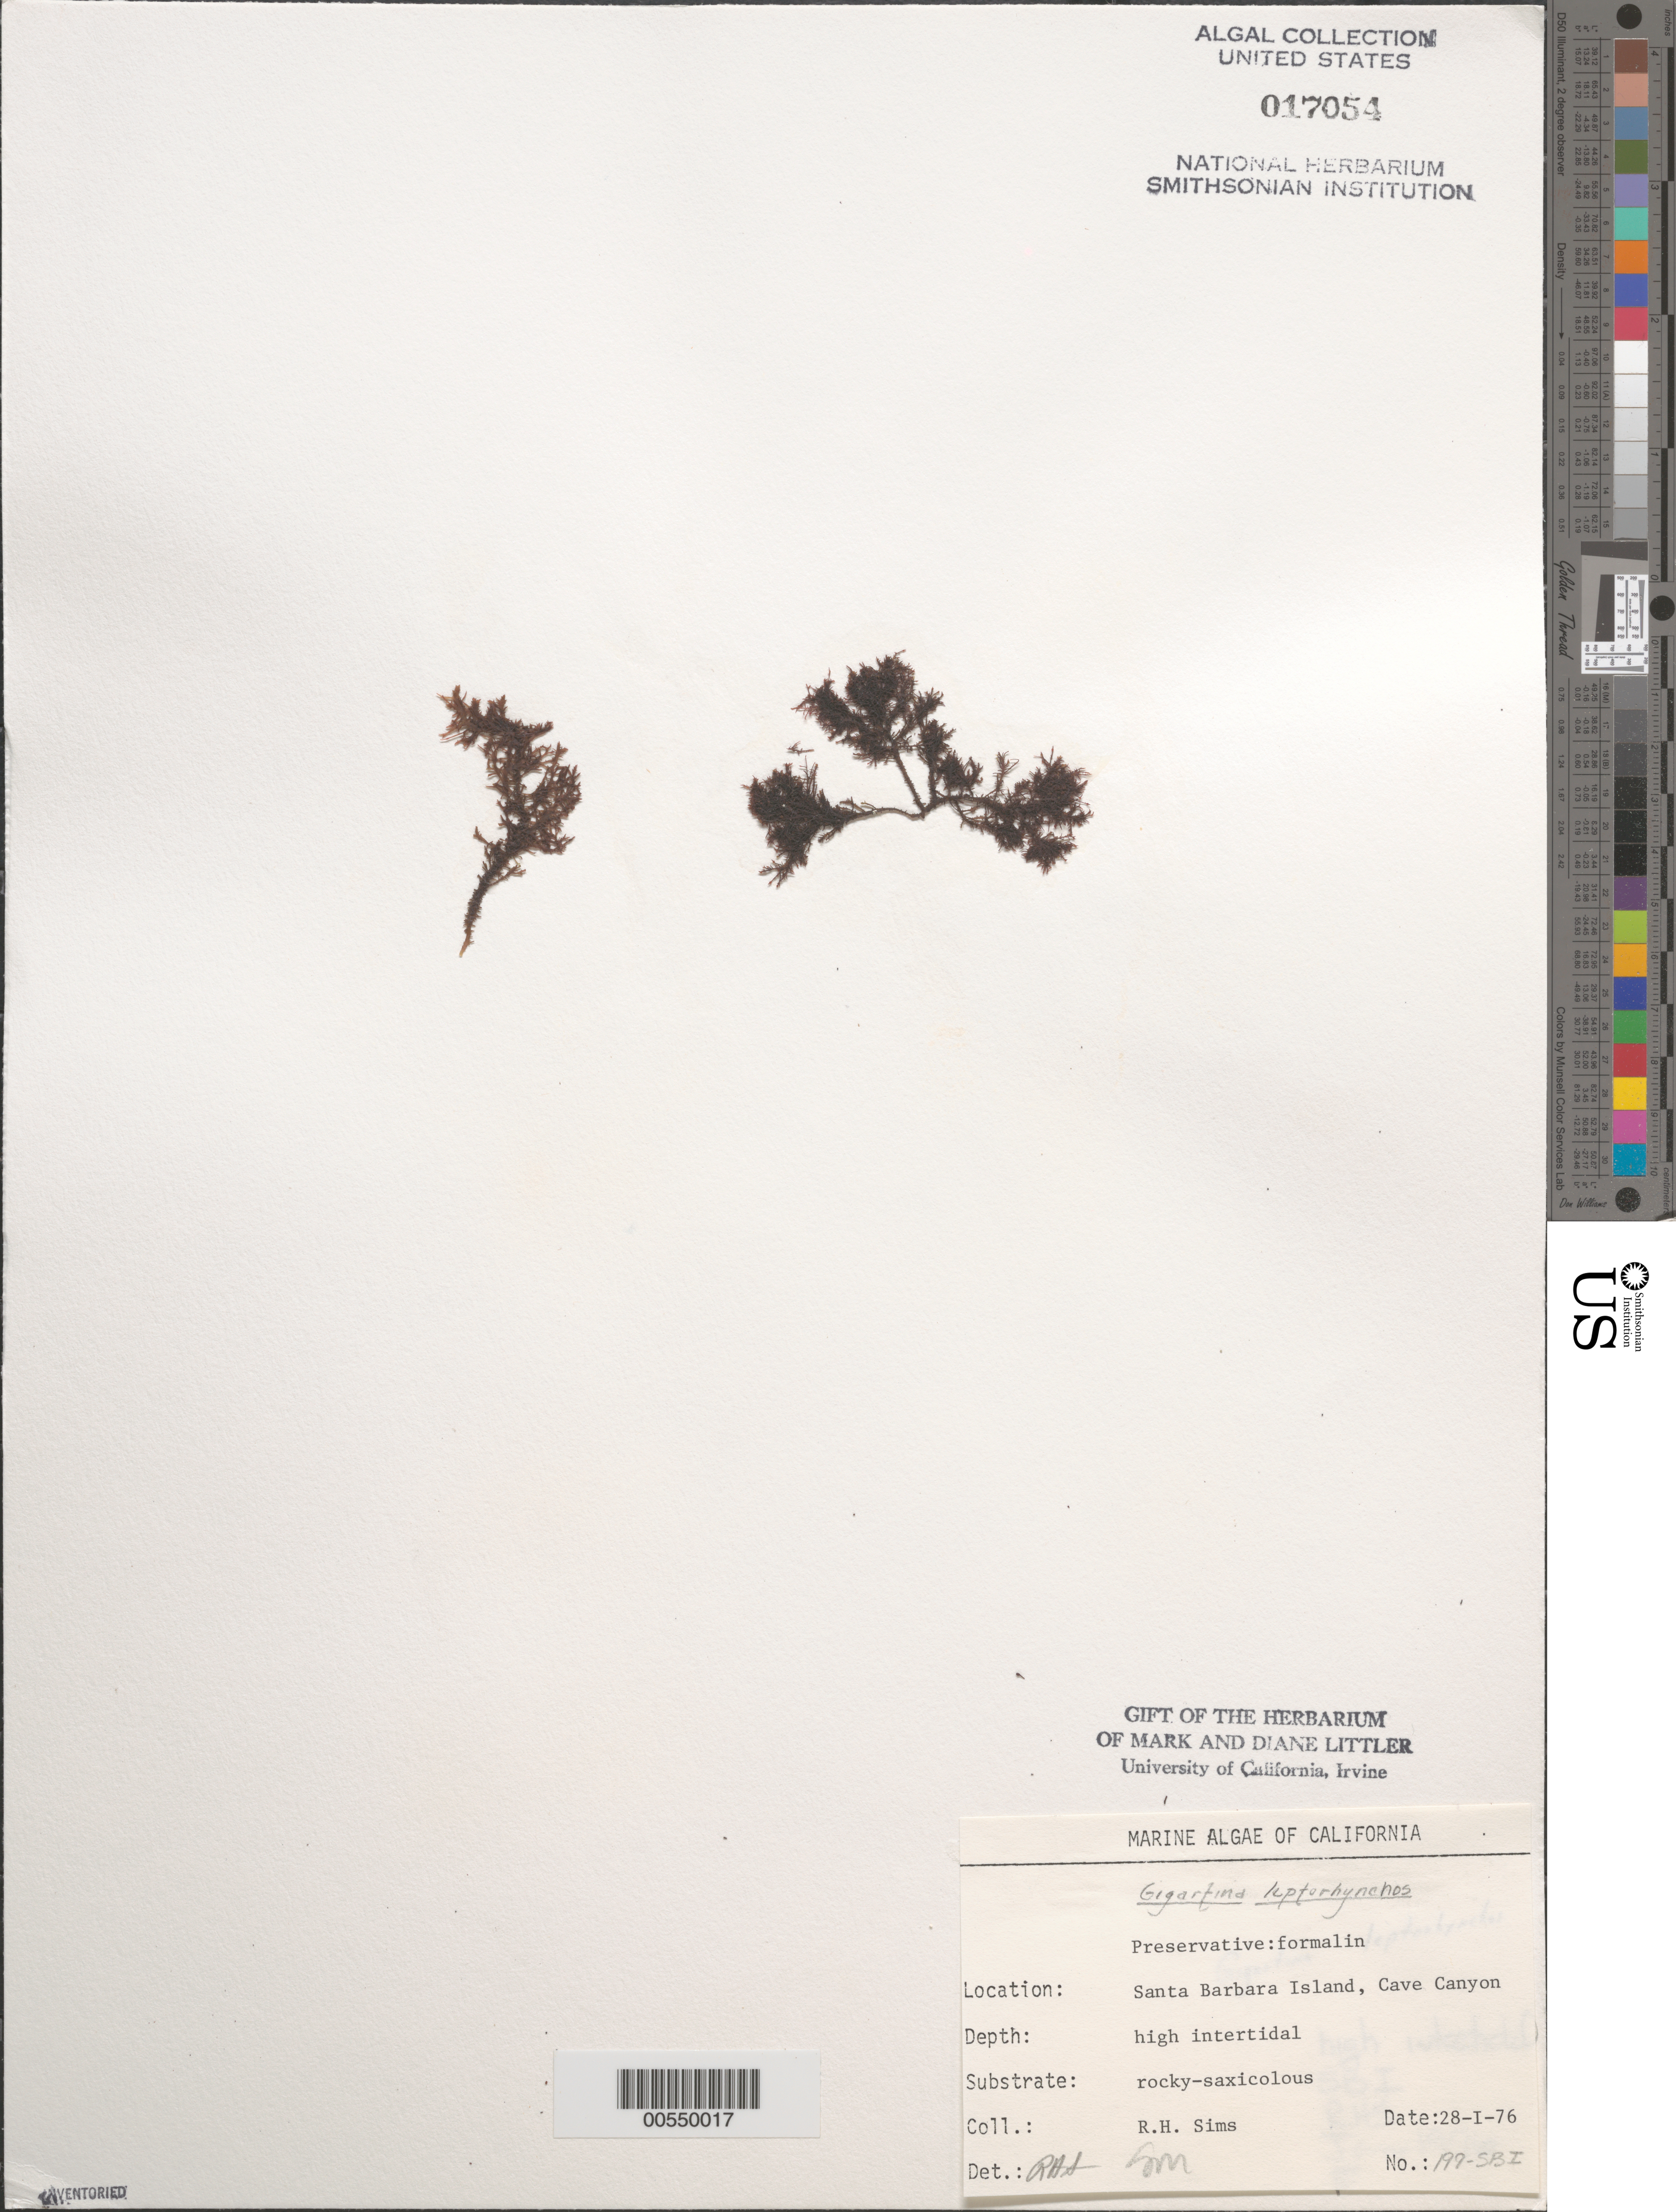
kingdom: Plantae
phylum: Rhodophyta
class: Florideophyceae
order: Gigartinales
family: Gigartinaceae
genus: Gigartina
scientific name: Gigartina leptorhynchos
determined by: Sims, Robert H.; Murray, S. N.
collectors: R. H. Sims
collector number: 197-sbi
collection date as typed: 28 Jan 1976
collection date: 1976-01-28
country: United States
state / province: California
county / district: Santa Barbara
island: Santa Barbara Island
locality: Cave Canyon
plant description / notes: BLM-SOCALBIGHT Rocky Intertidal Survey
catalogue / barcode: US 17054